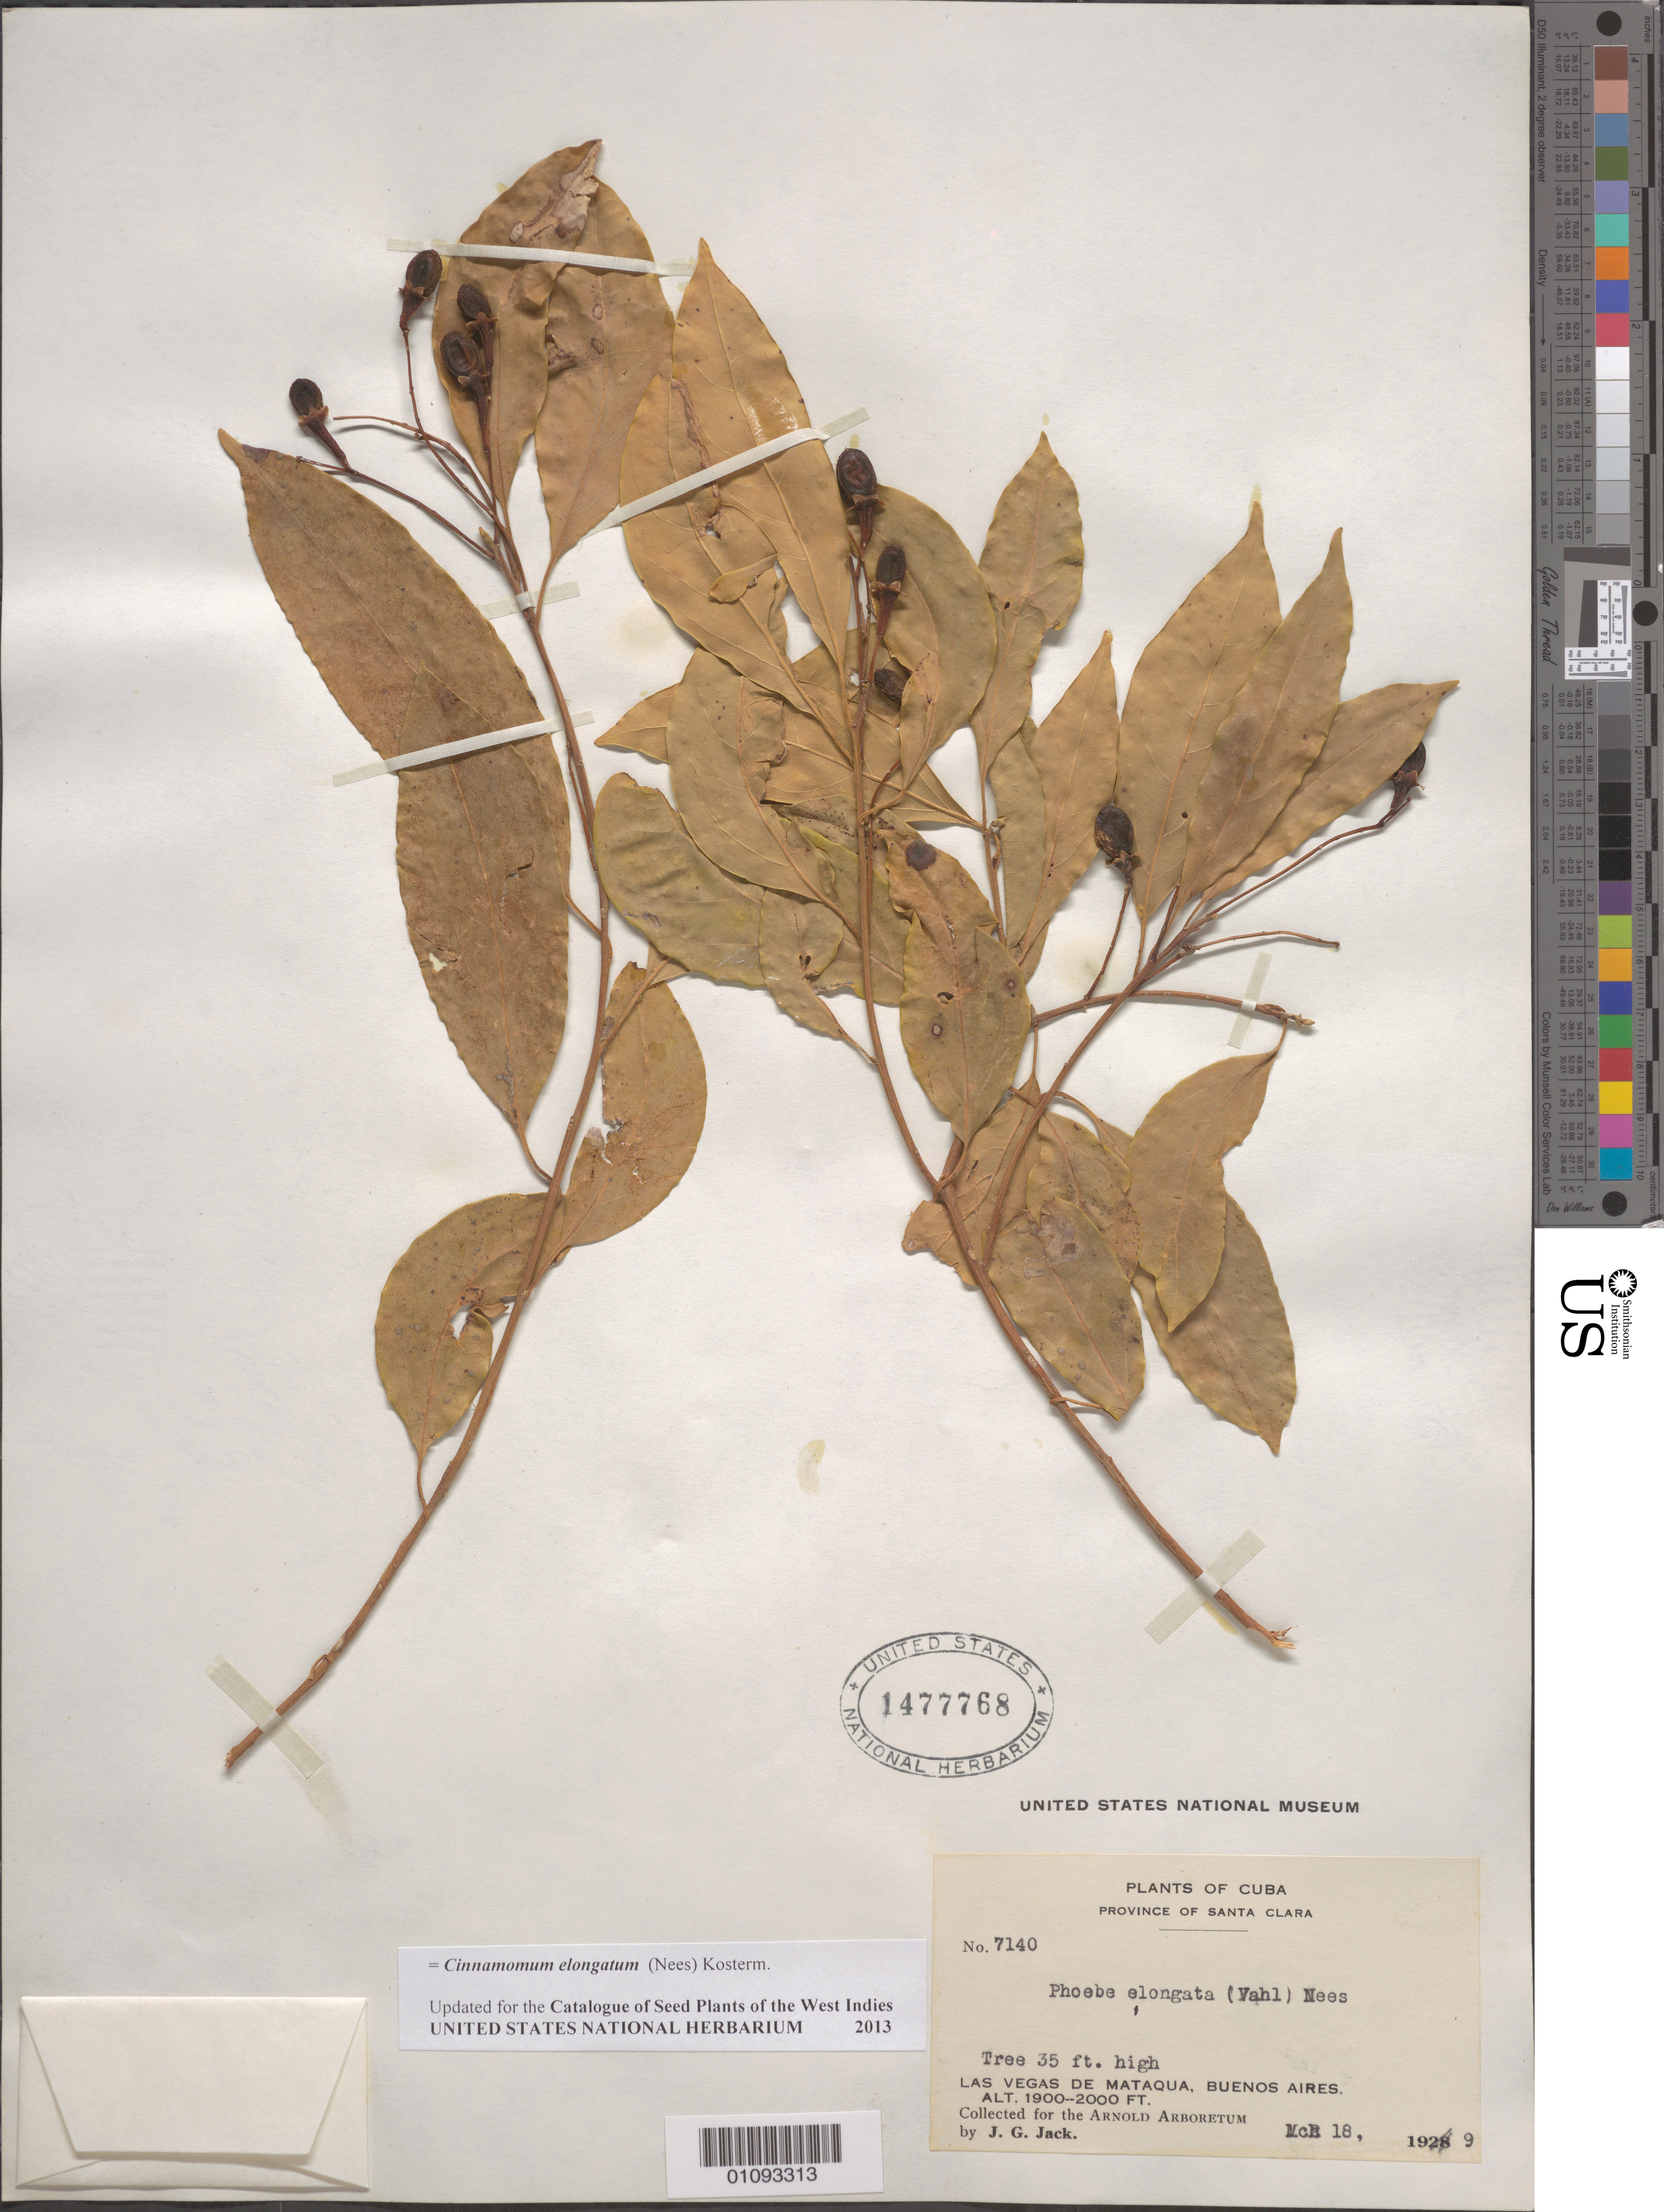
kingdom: Plantae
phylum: Tracheophyta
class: Magnoliopsida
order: Laurales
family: Lauraceae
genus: Phoebe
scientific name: Phoebe elongata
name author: (Vahl) Nees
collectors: J. G. Jack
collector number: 7140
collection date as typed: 18 Mar 1929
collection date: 1929-03-18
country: Cuba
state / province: Matanzas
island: Cuba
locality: Las Vegas de Mataqua, Buenos Aires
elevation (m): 579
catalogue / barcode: US 1477768